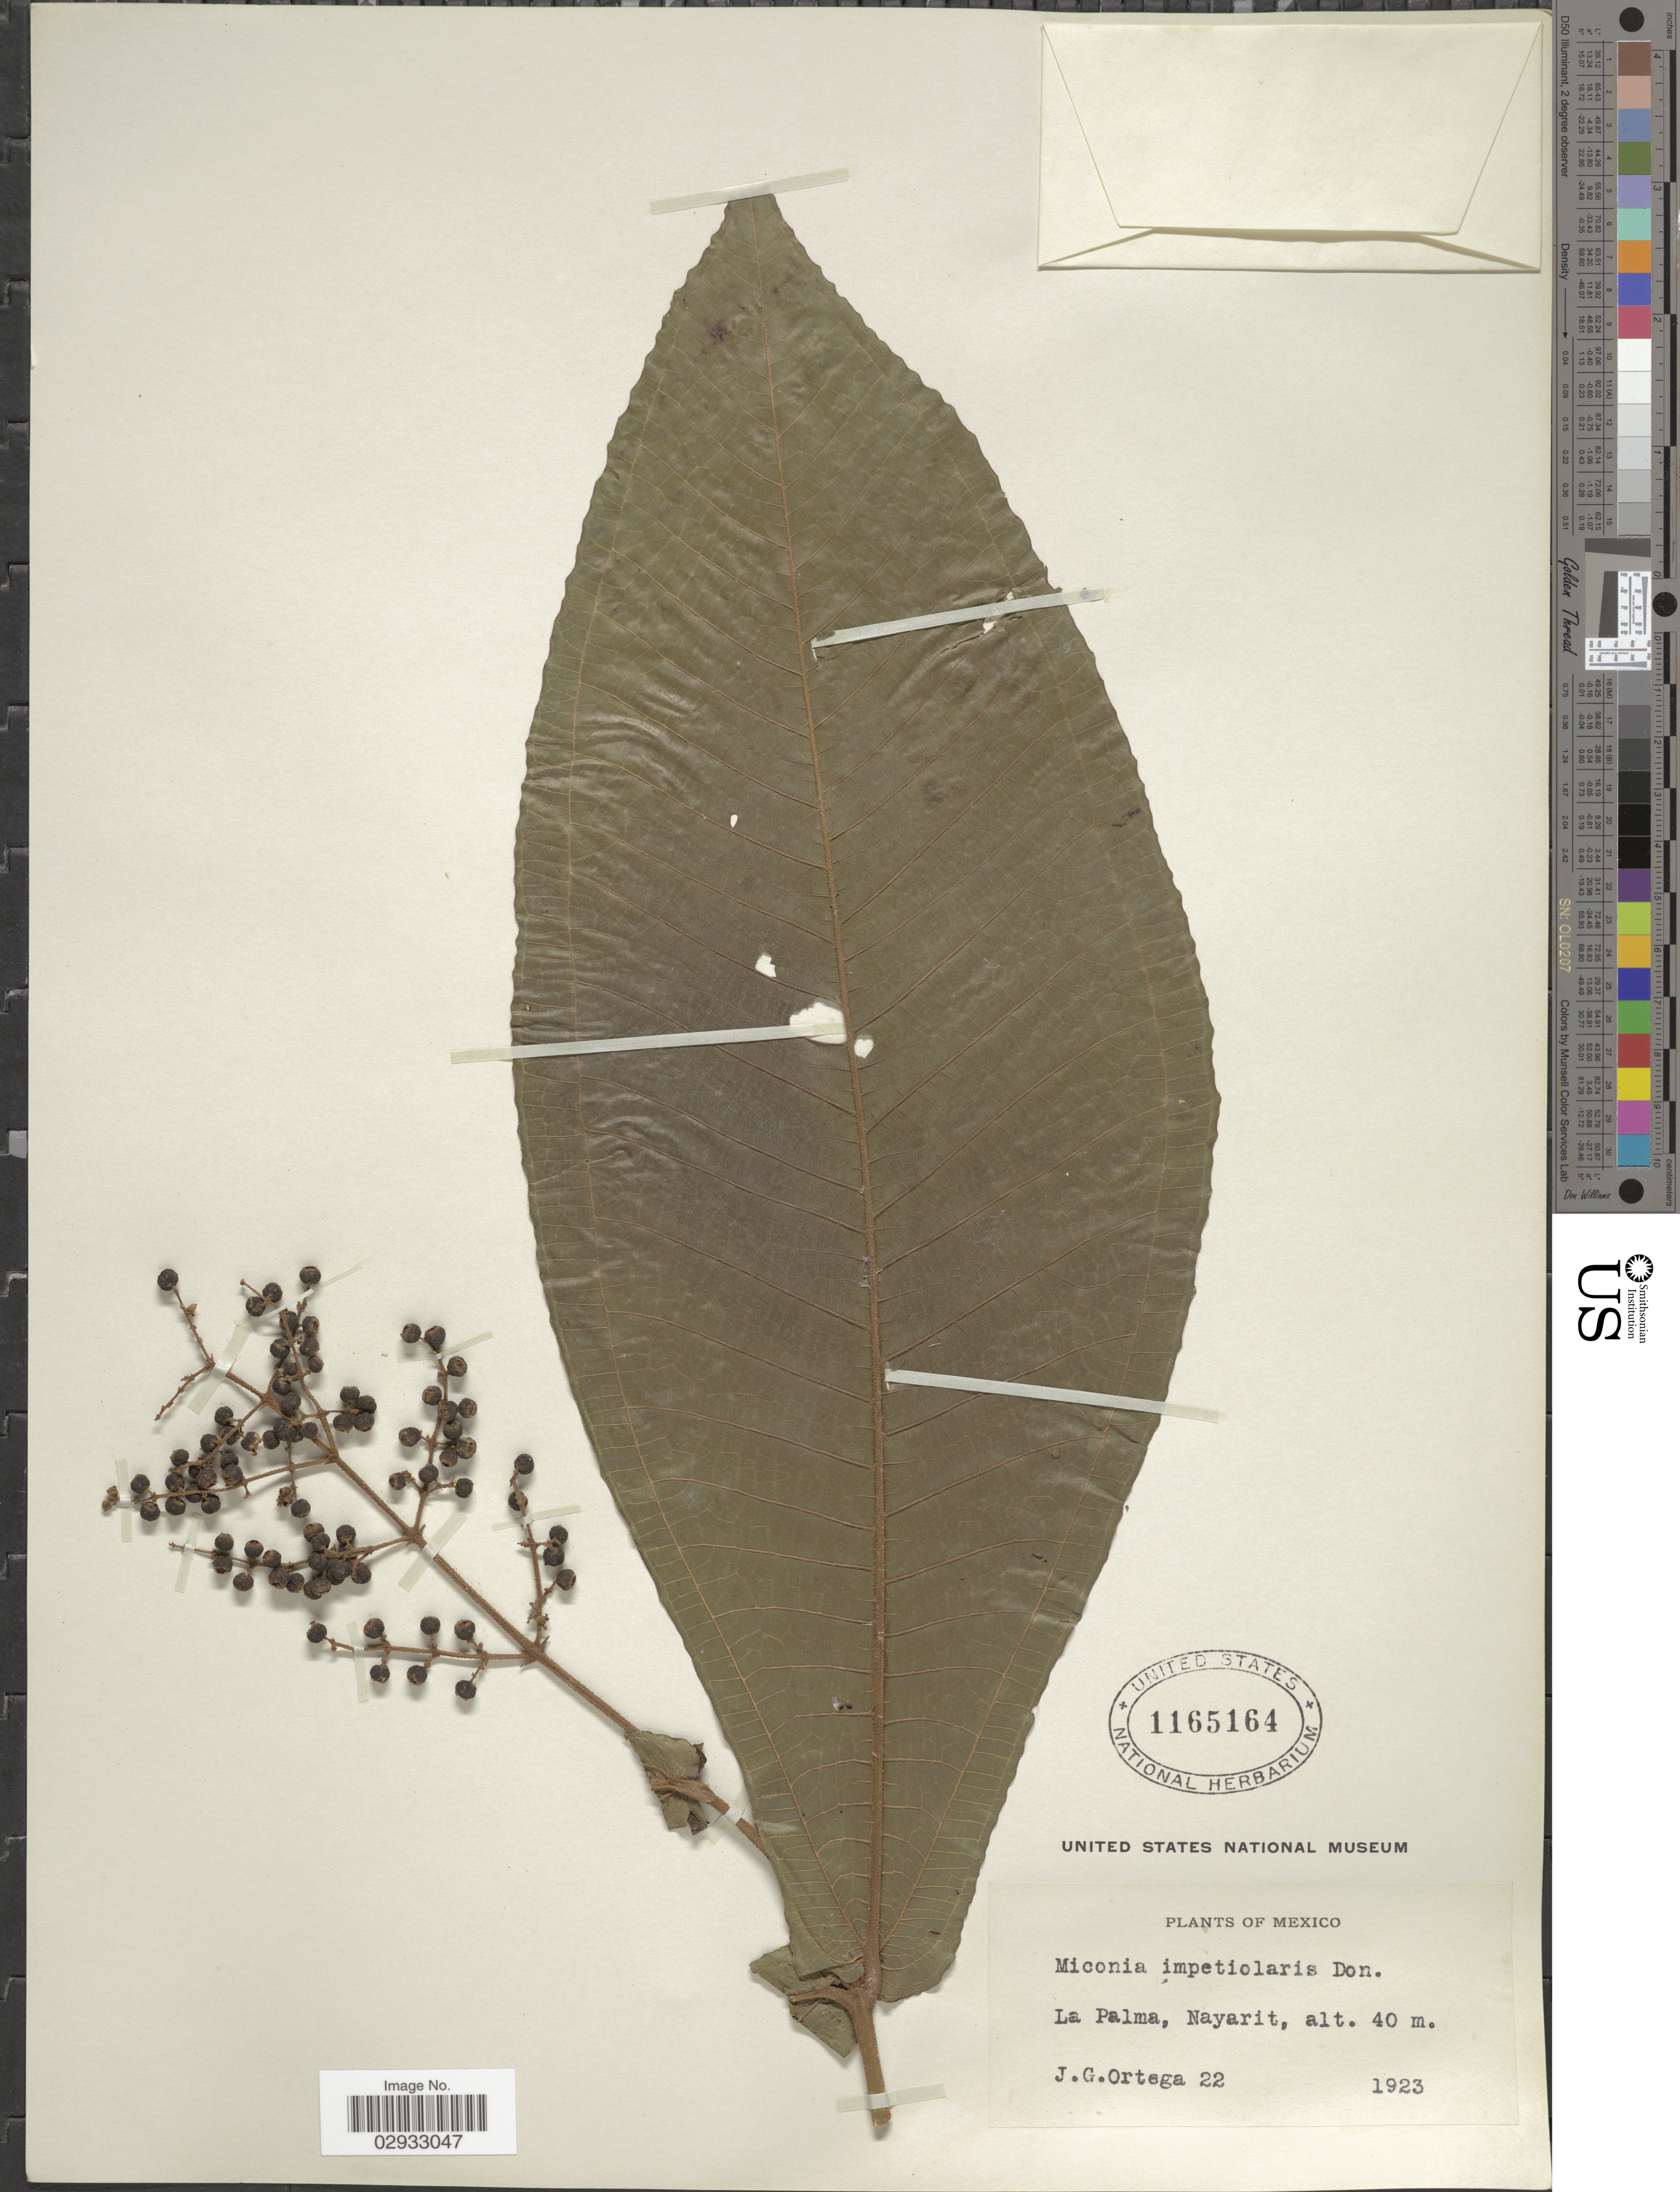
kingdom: Plantae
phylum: Tracheophyta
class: Magnoliopsida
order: Myrtales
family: Melastomataceae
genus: Miconia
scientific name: Miconia impetiolaris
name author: (Sw.) D. Don ex DC.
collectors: J. Ortega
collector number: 22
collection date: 1923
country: Mexico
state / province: Nayarit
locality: La Palma, Nayarit.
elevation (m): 40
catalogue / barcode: US 1165164